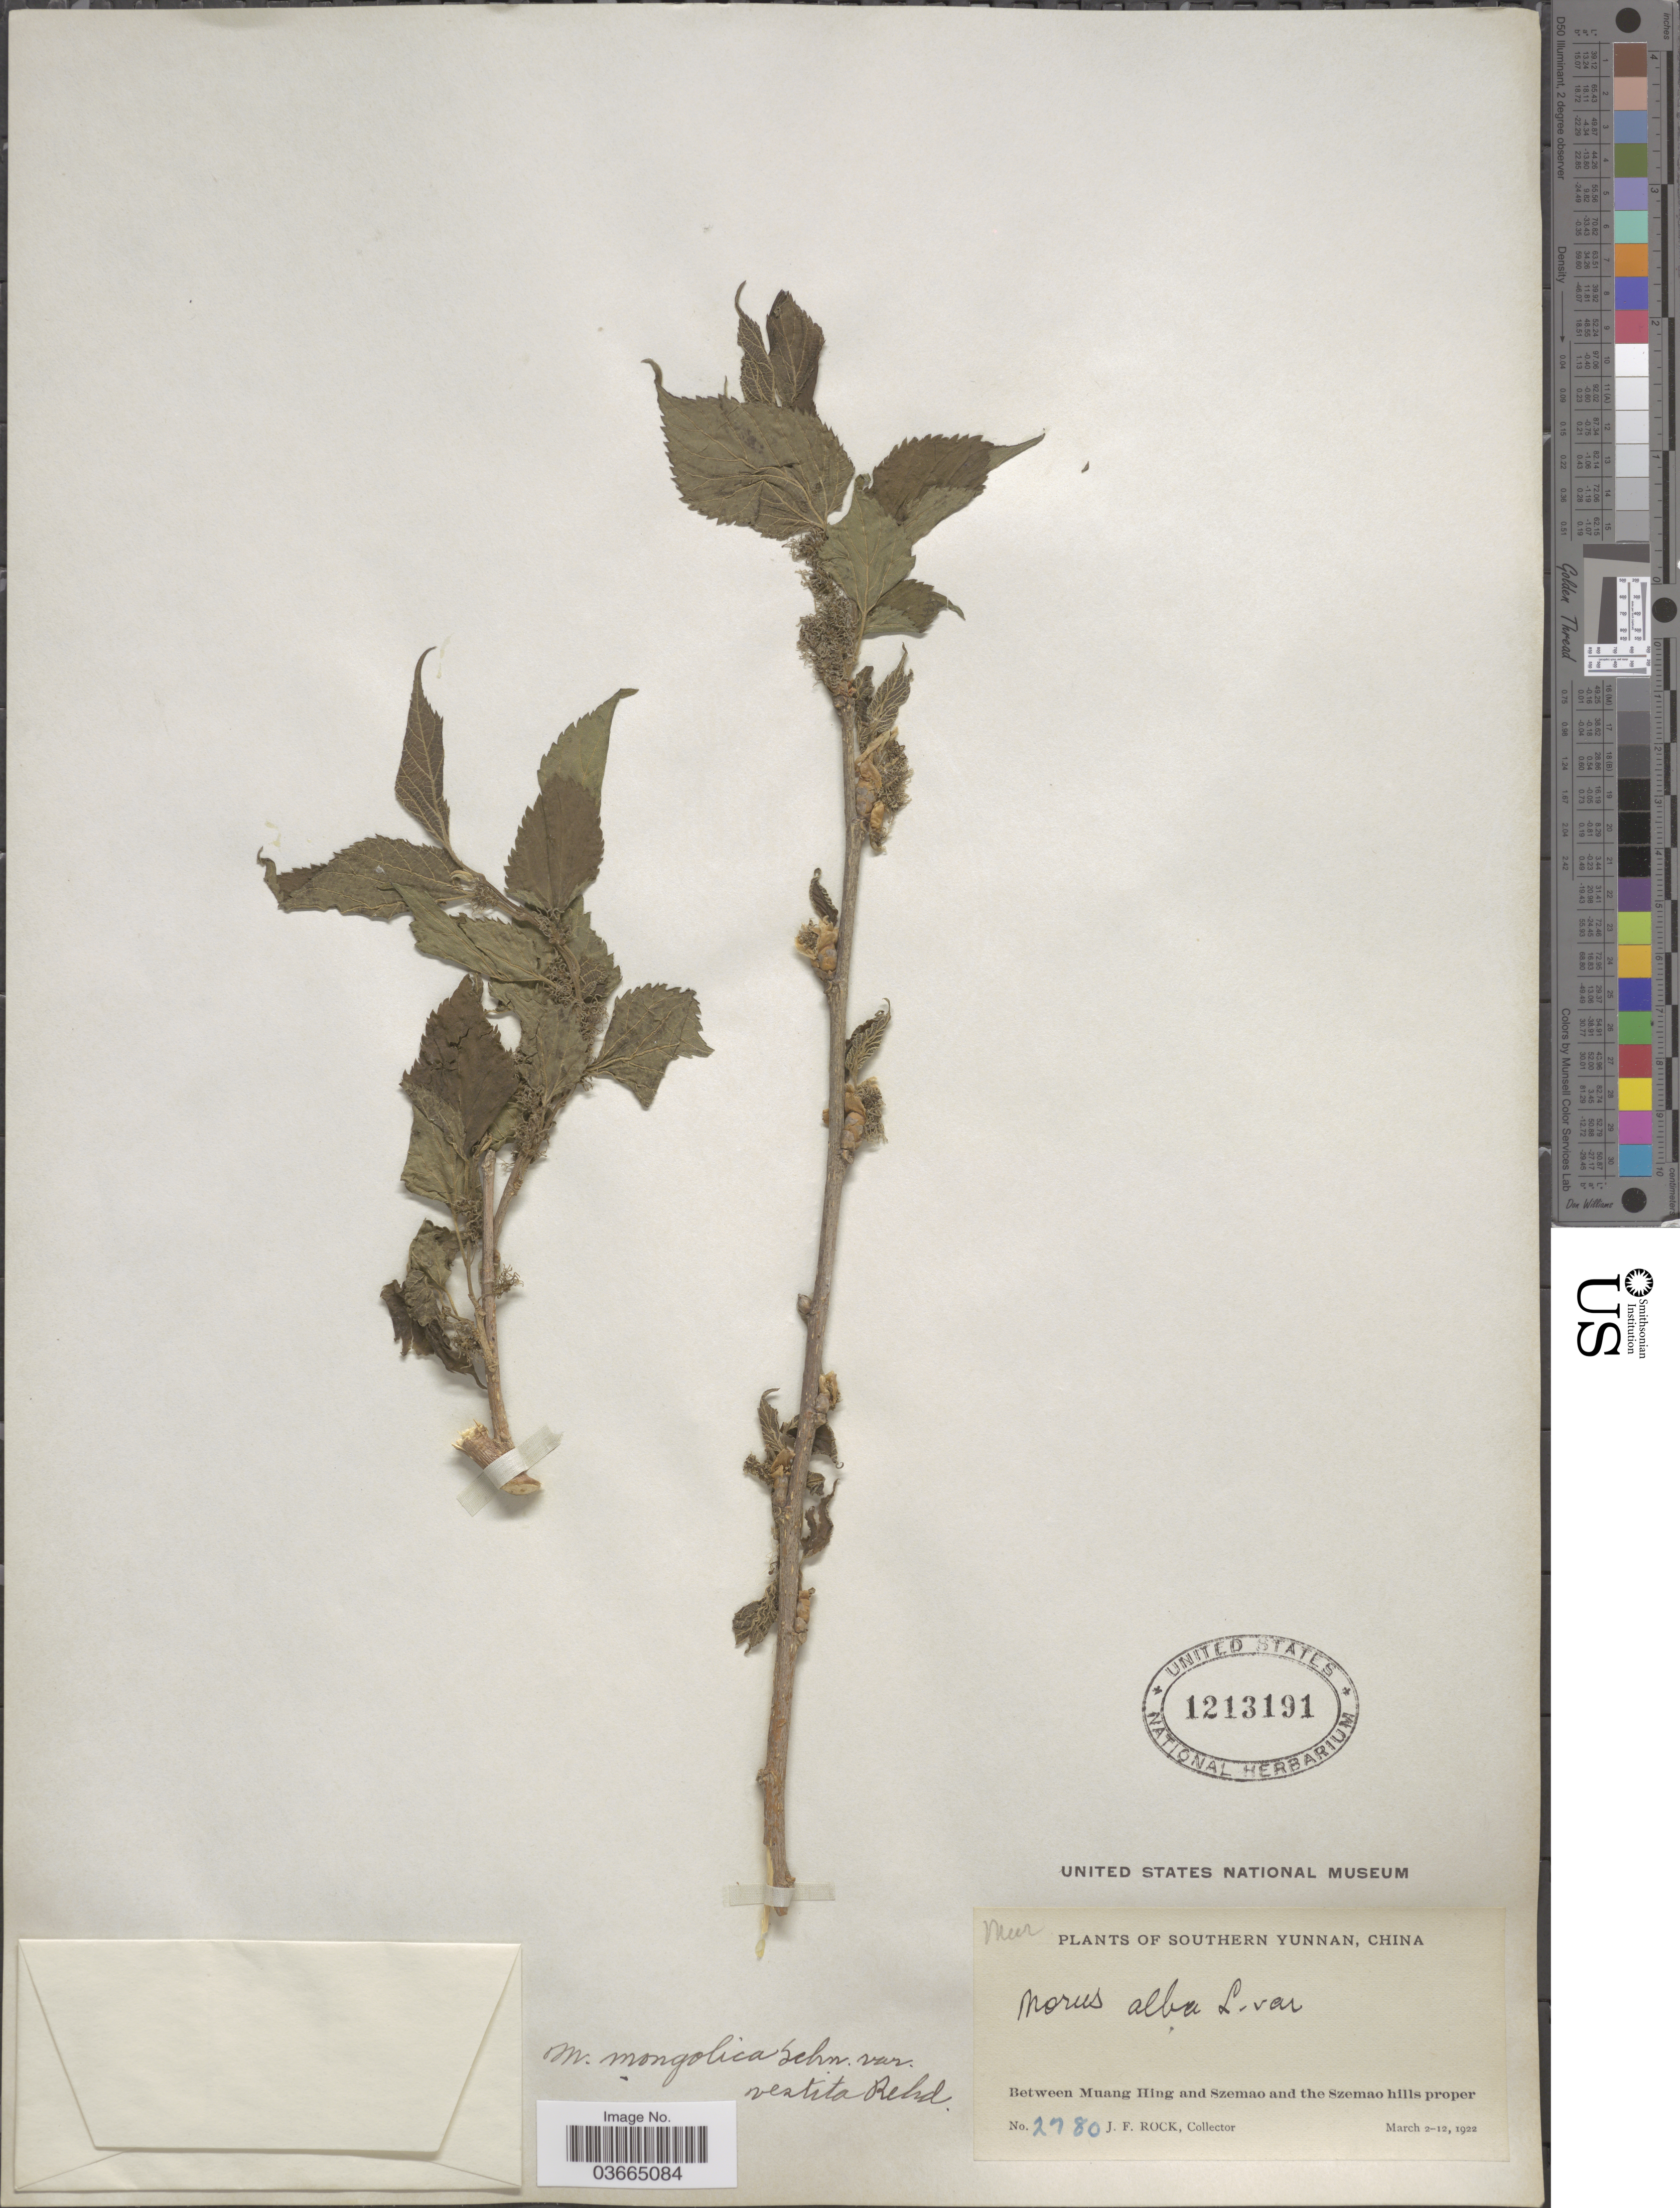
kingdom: Plantae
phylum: Tracheophyta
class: Magnoliopsida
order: Rosales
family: Moraceae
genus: Morus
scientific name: Morus mongolica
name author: (Bureau) C.K. Schneid.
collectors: J. Rock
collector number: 2780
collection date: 1922-03-02/1922-03-12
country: China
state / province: Yunnan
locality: Southern Yunnan. Between Muang hing and Szemao and the Szemao hills proper.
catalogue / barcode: US 1213191